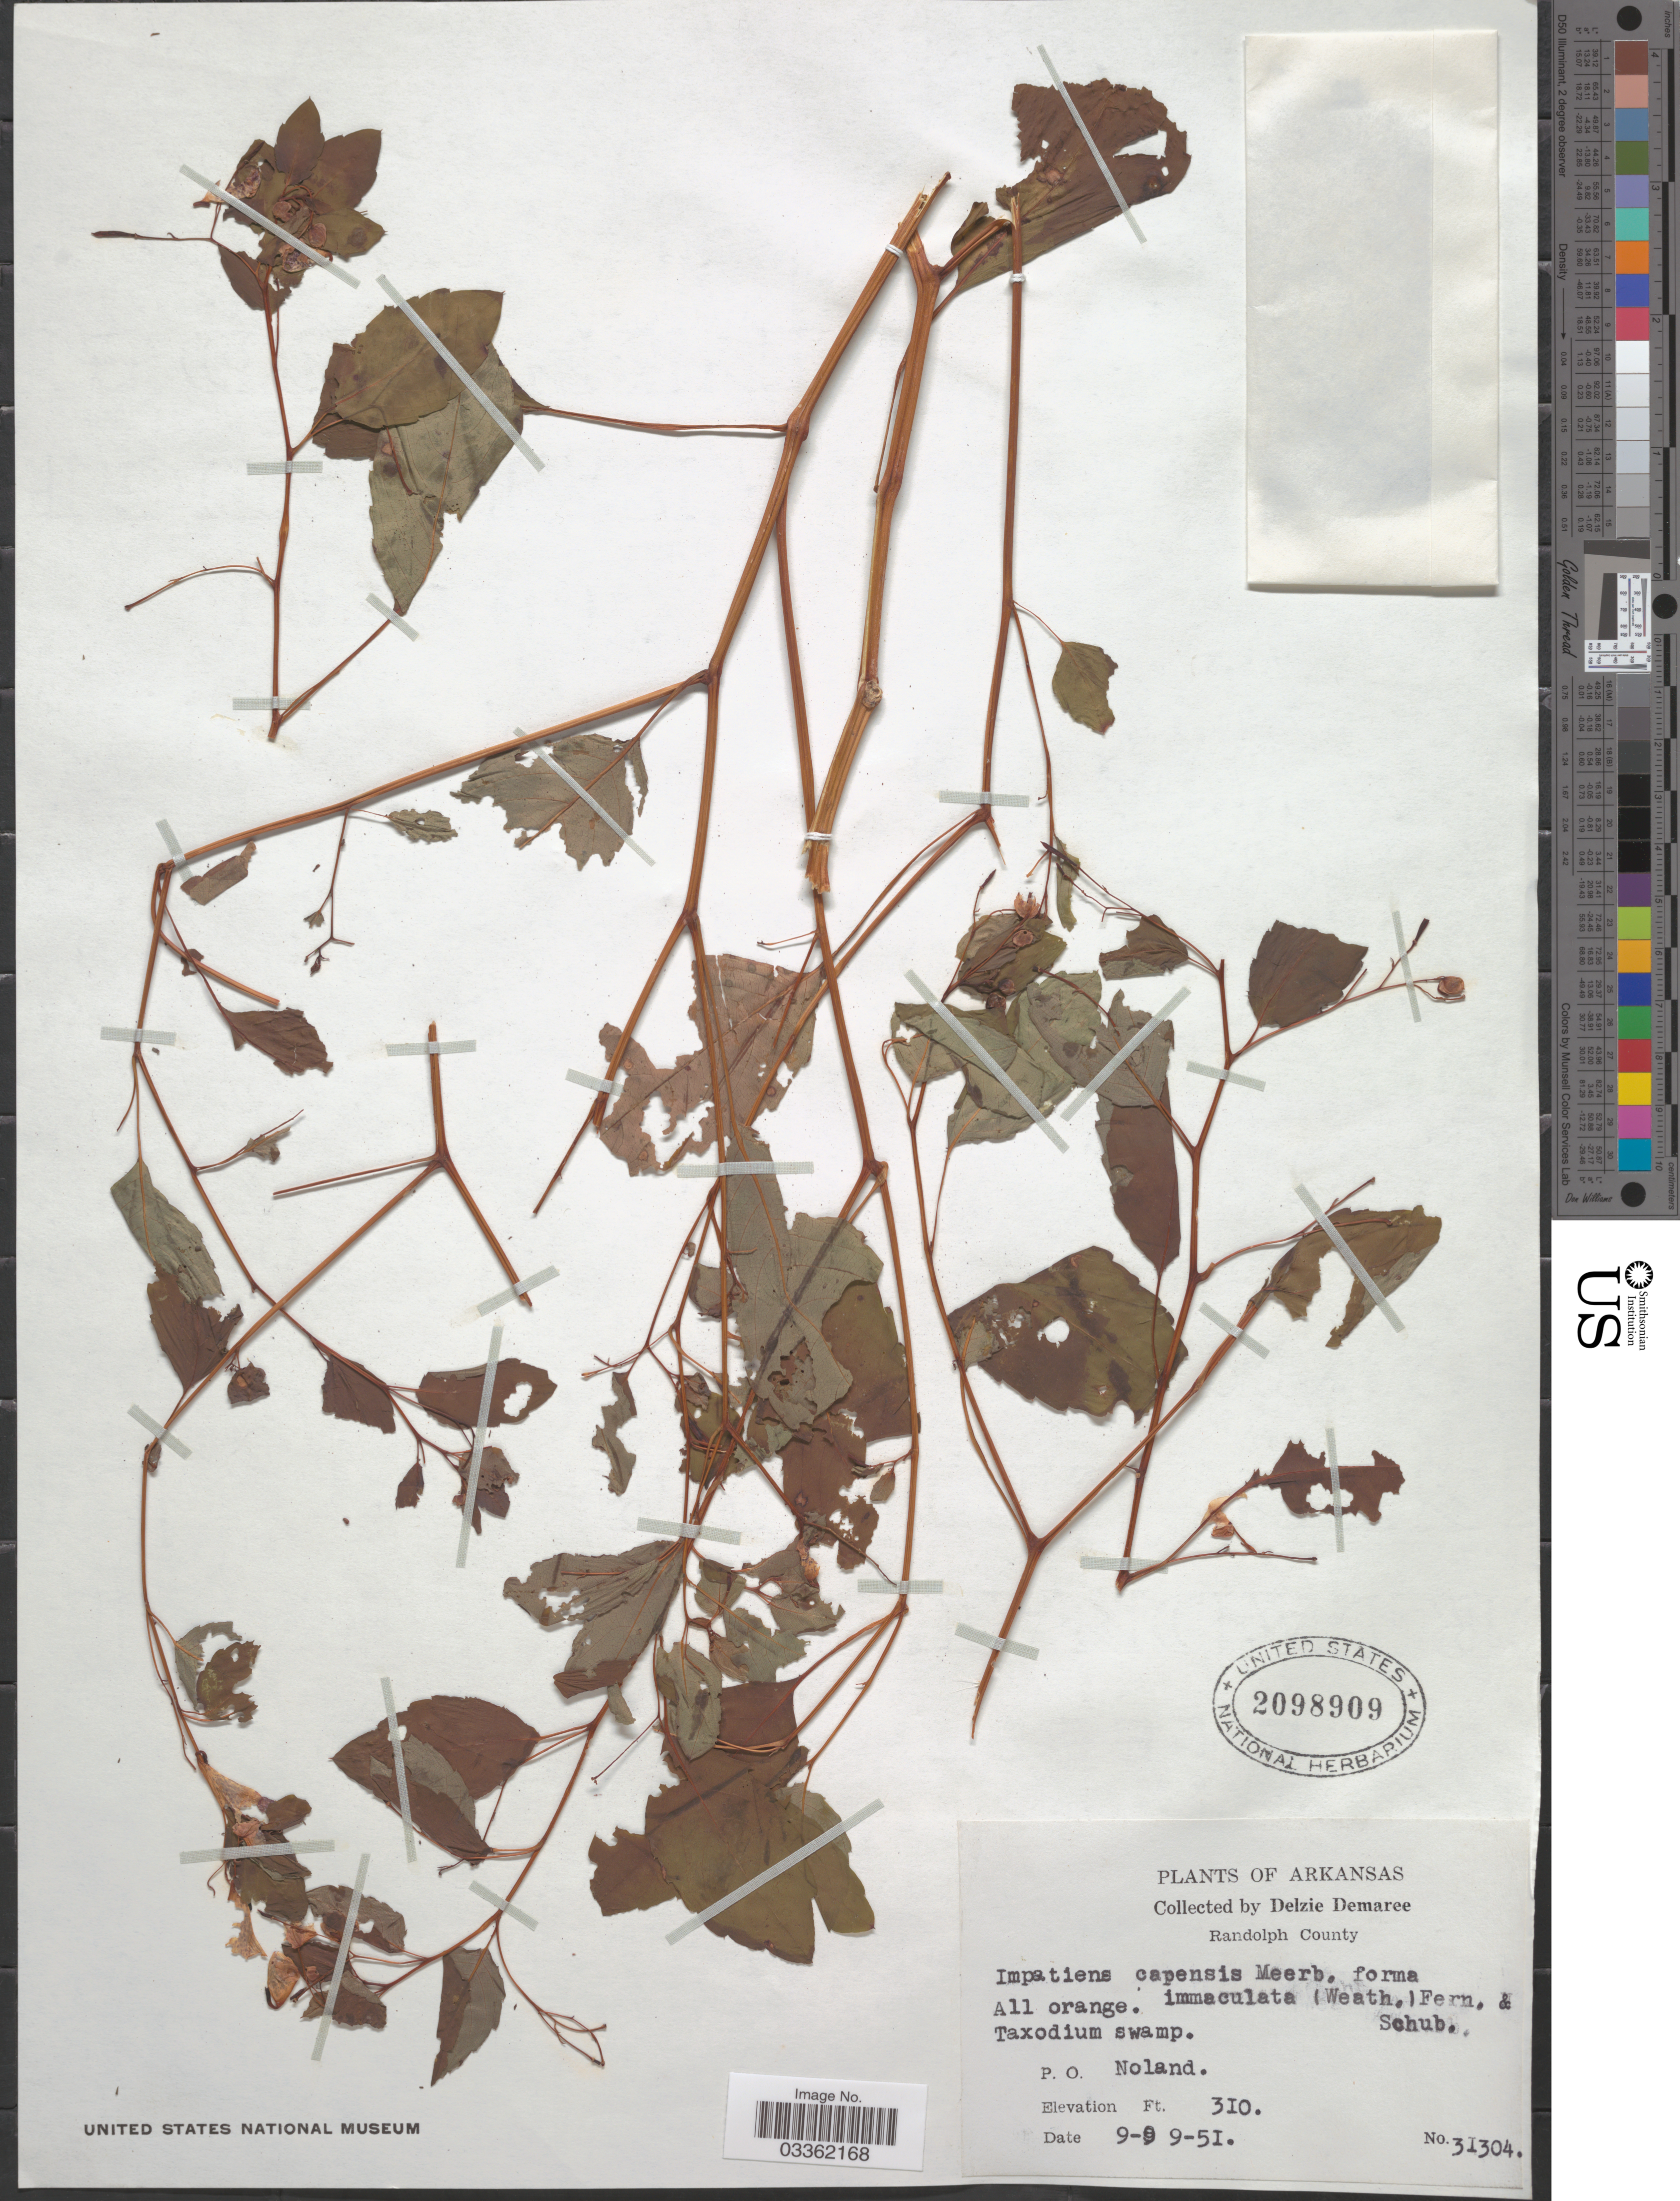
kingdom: Plantae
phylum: Tracheophyta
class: Magnoliopsida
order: Ericales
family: Balsaminaceae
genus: Impatiens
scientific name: Impatiens capensis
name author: Meerb.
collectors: D. Demaree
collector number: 31304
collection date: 1951-09-09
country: United States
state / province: Arkansas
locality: Randolph County. P. O. Noland.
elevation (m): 94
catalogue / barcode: US 2098909